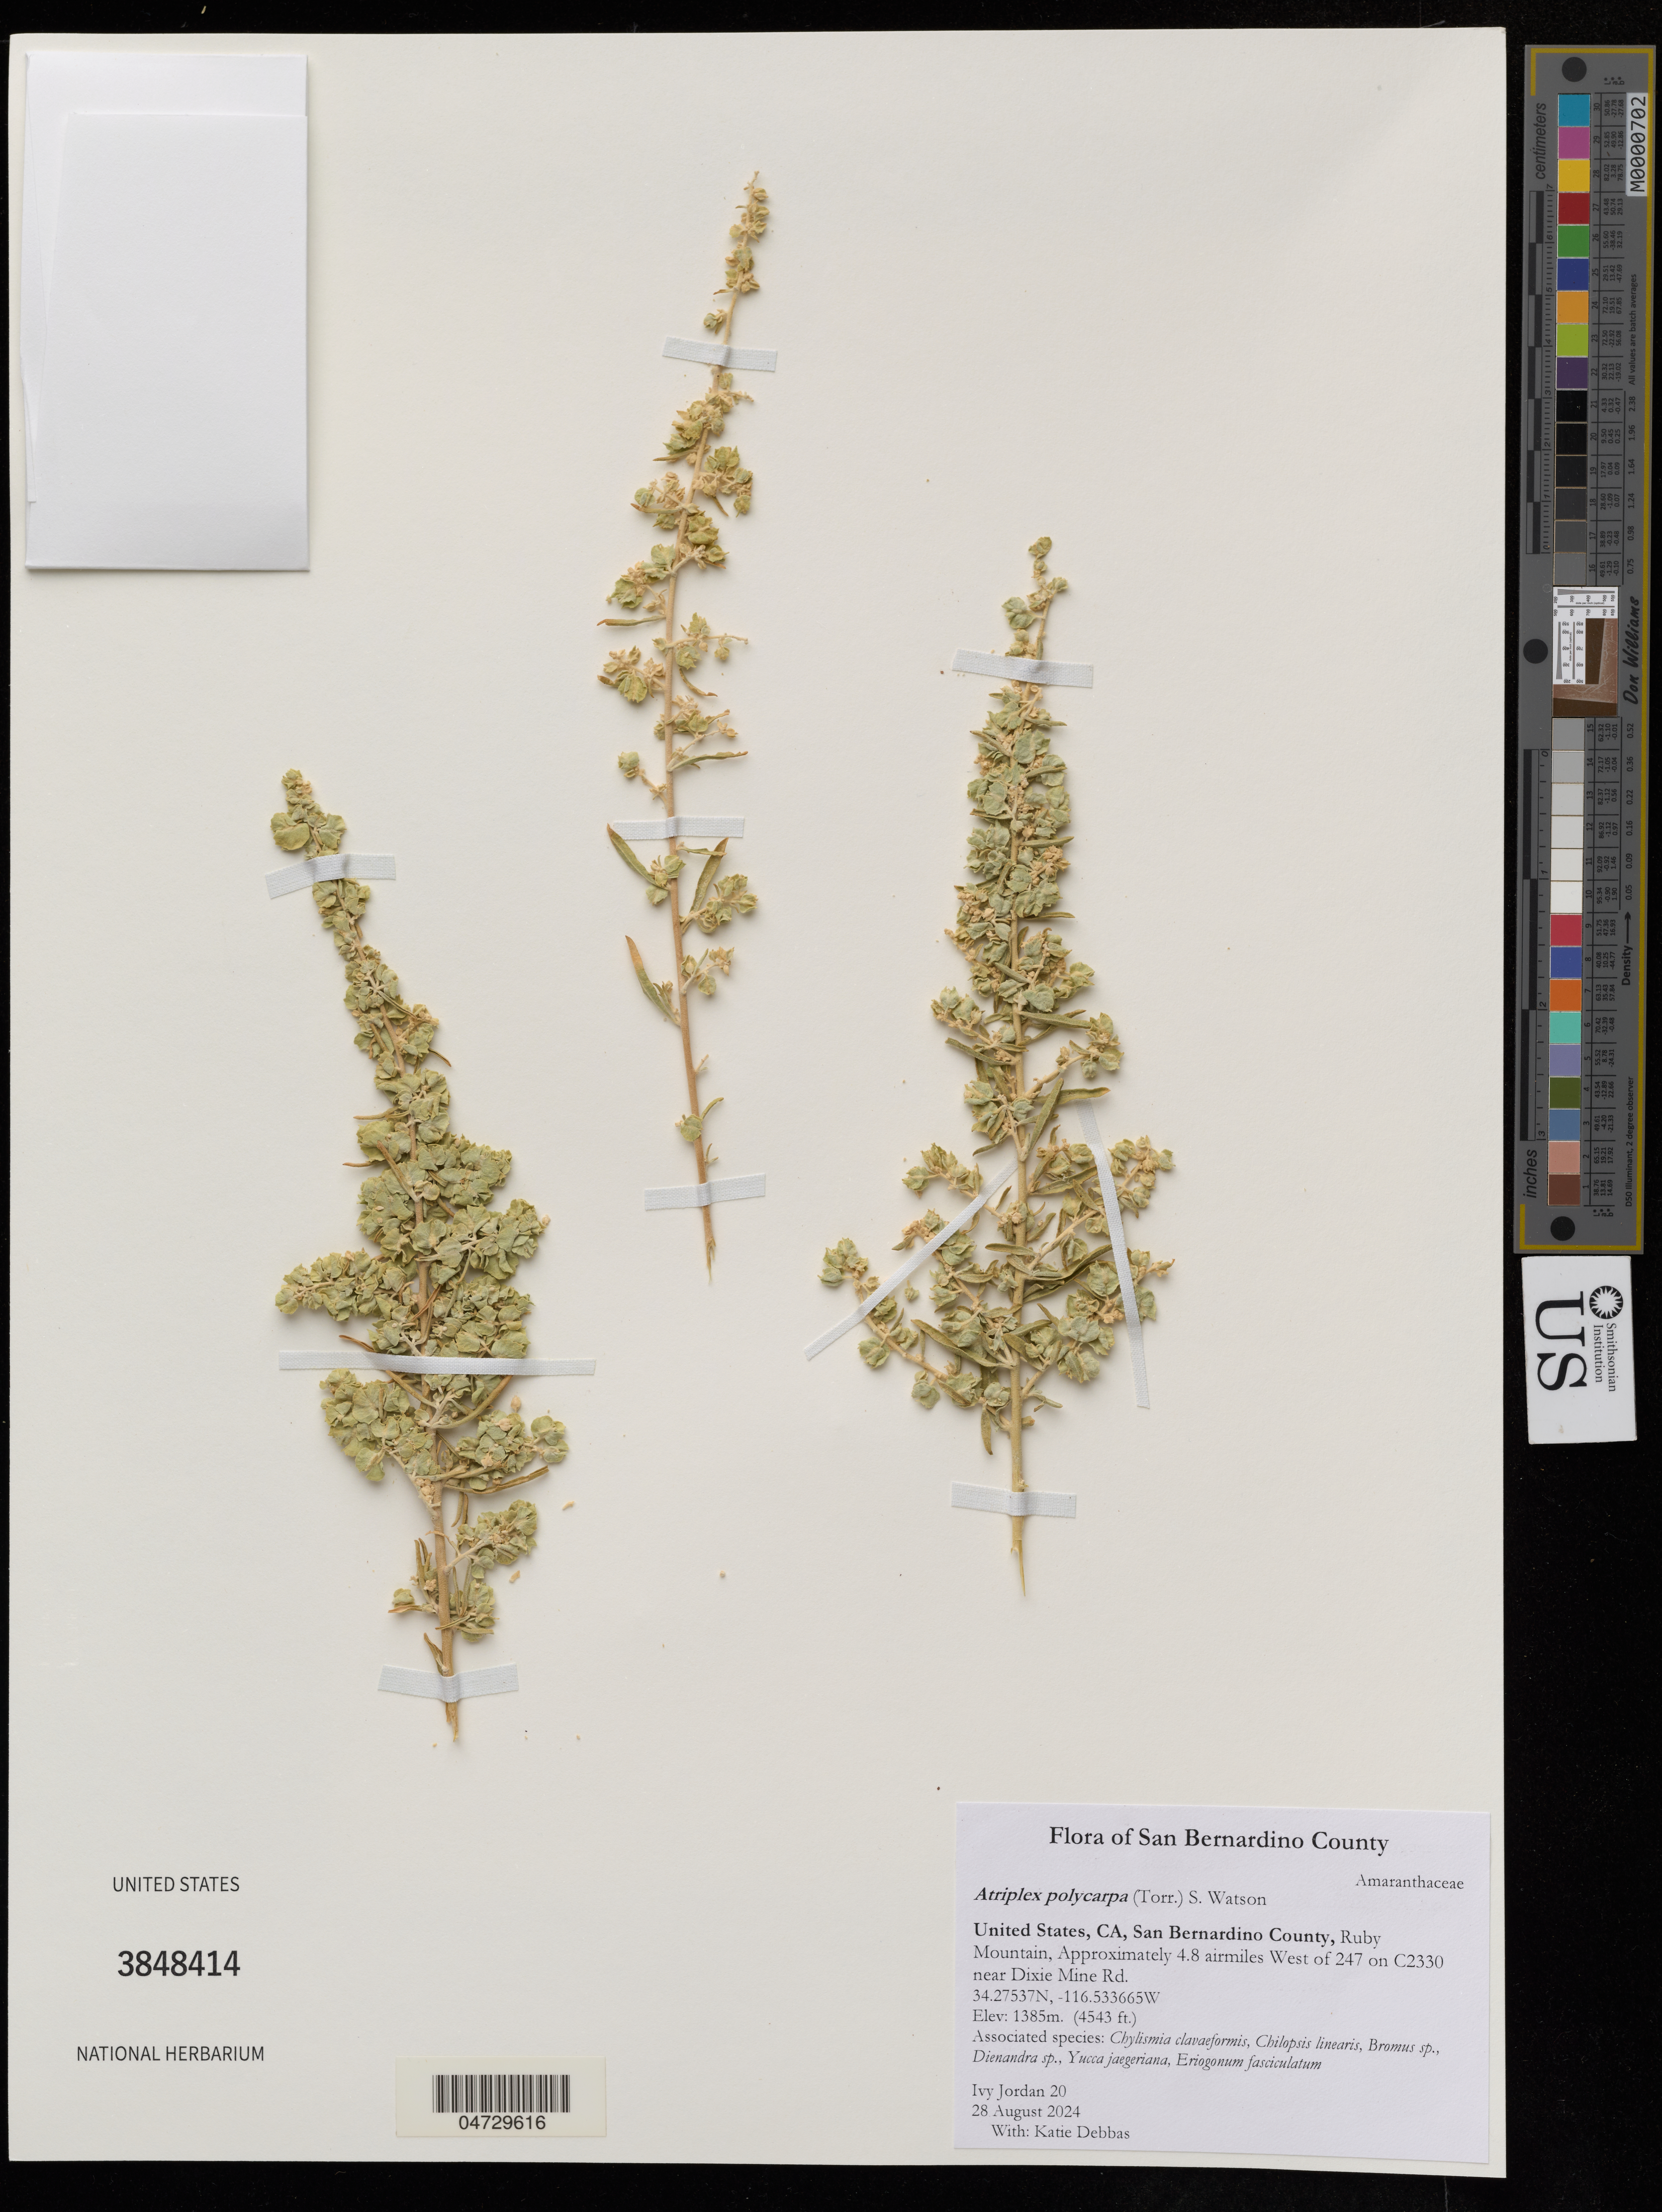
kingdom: Plantae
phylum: Tracheophyta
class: Magnoliopsida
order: Caryophyllales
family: Amaranthaceae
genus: Atriplex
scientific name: Atriplex polycarpa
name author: (Torr.) S. Watson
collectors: I. Jordan & K. Debbas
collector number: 20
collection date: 2024-08-28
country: United States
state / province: California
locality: San Bernardino County, Ruby Mountain, Approximately 4.8 airmiles West of 247 on C2330 near Dixie Mine Rd.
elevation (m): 1385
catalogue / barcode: US 3848414